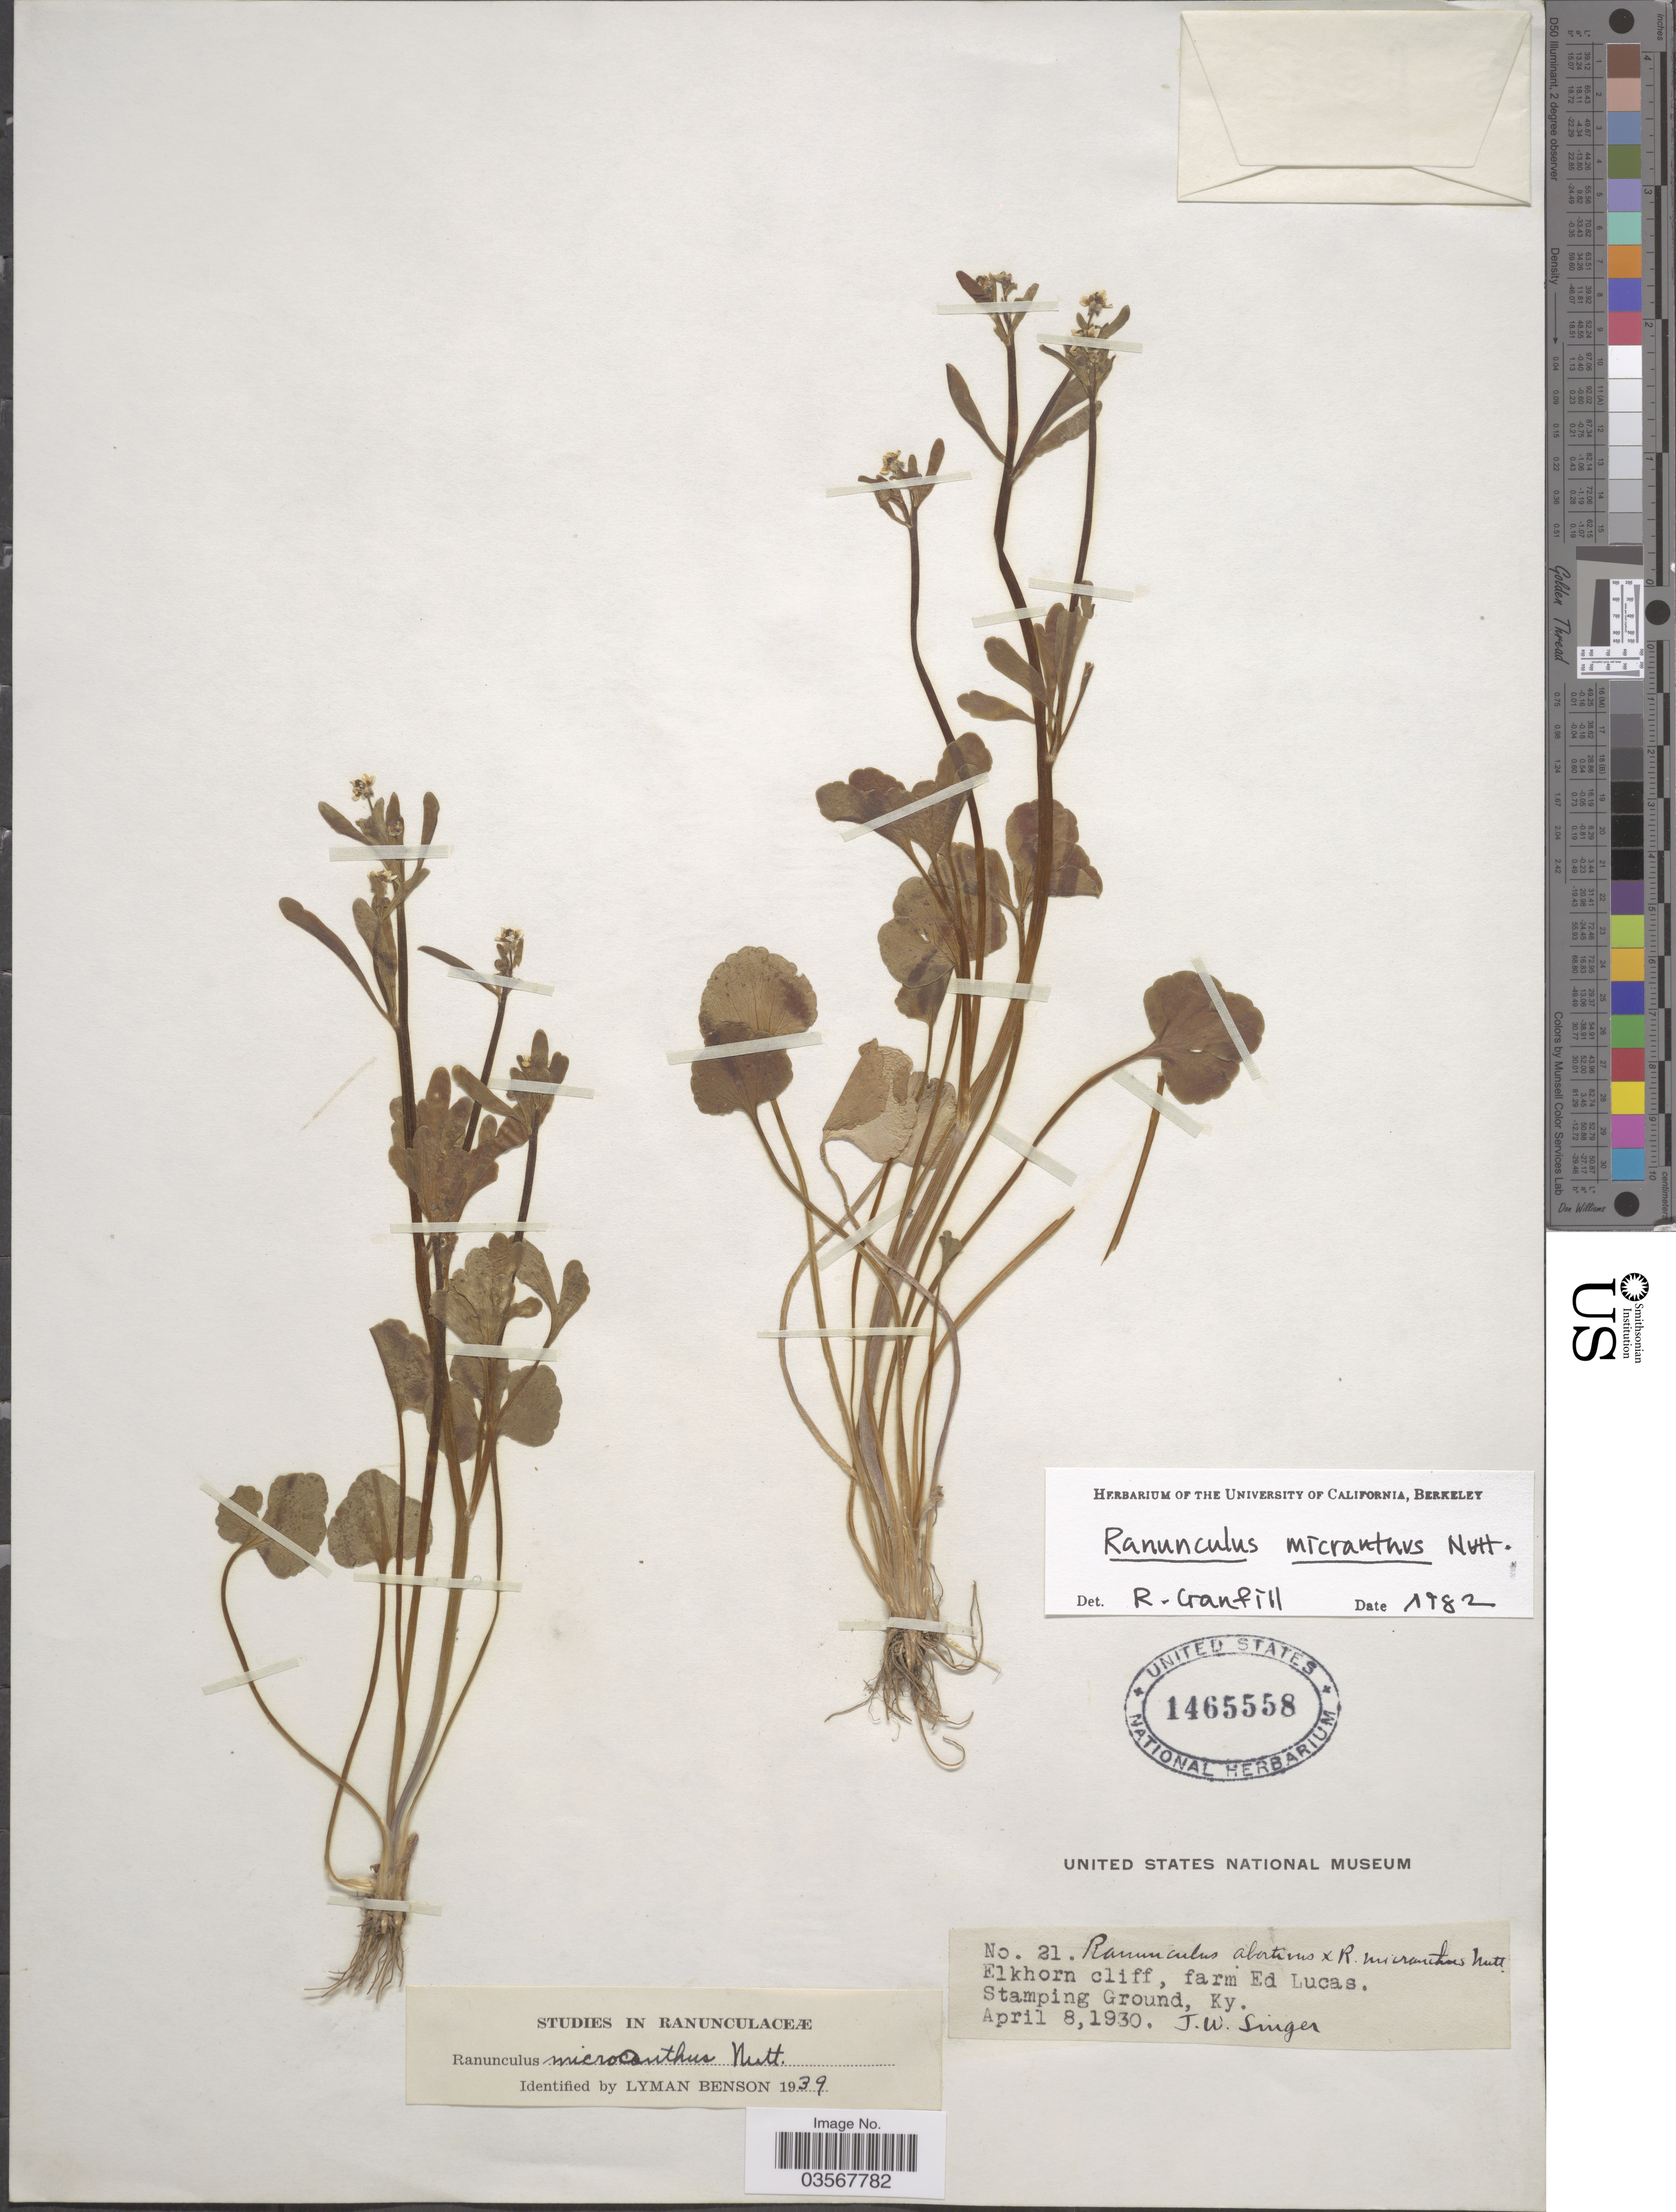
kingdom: Plantae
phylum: Tracheophyta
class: Magnoliopsida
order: Ranunculales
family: Ranunculaceae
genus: Ranunculus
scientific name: Ranunculus micranthus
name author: Nutt.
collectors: J. EW. Singer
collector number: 21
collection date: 1930-04-08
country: United States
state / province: Kentucky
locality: Elkhorn cliff, farm Ed lucas. Stamping Ground.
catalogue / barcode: US 1465558